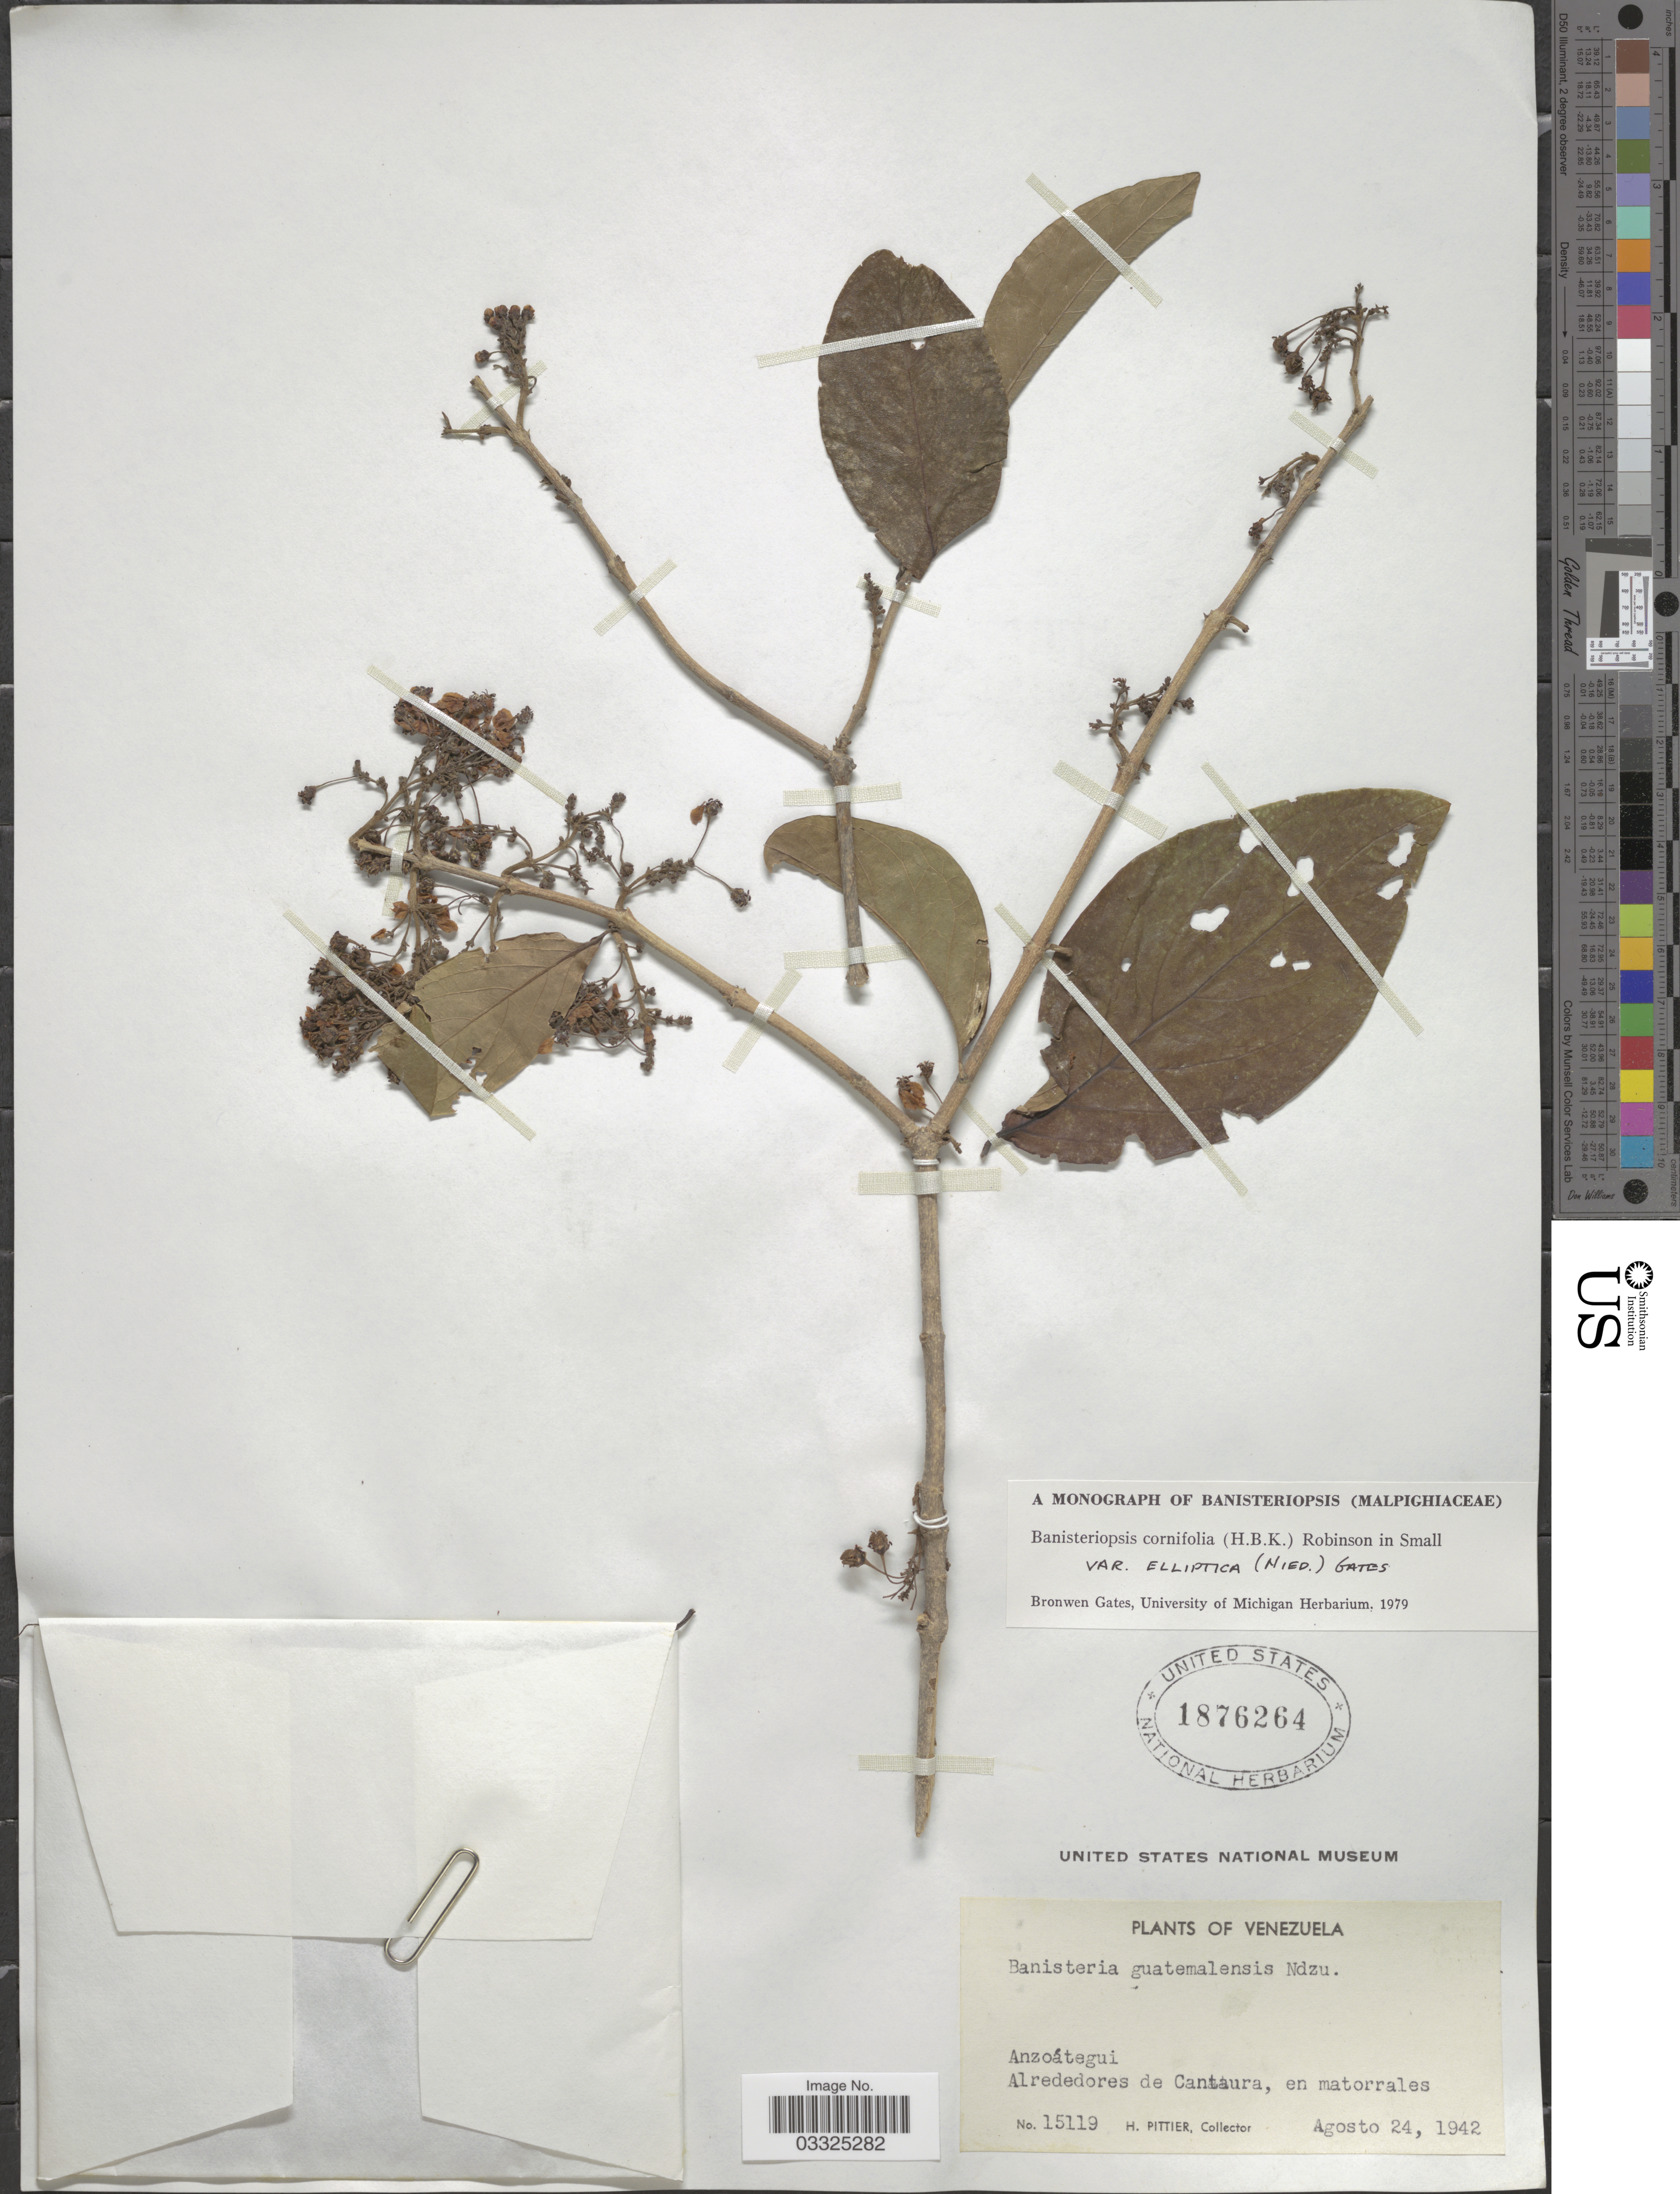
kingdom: Plantae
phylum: Tracheophyta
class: Magnoliopsida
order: Malpighiales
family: Malpighiaceae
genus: Bronwenia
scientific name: Bronwenia cornifolia var. maracaybensis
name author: (A. Juss.) W.R. Anderson & C. Davis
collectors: H. F. Pittier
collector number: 15119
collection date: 1942-08-24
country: Venezuela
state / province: Anzoategui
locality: Alrededores de Cantaura.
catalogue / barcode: US 1876264